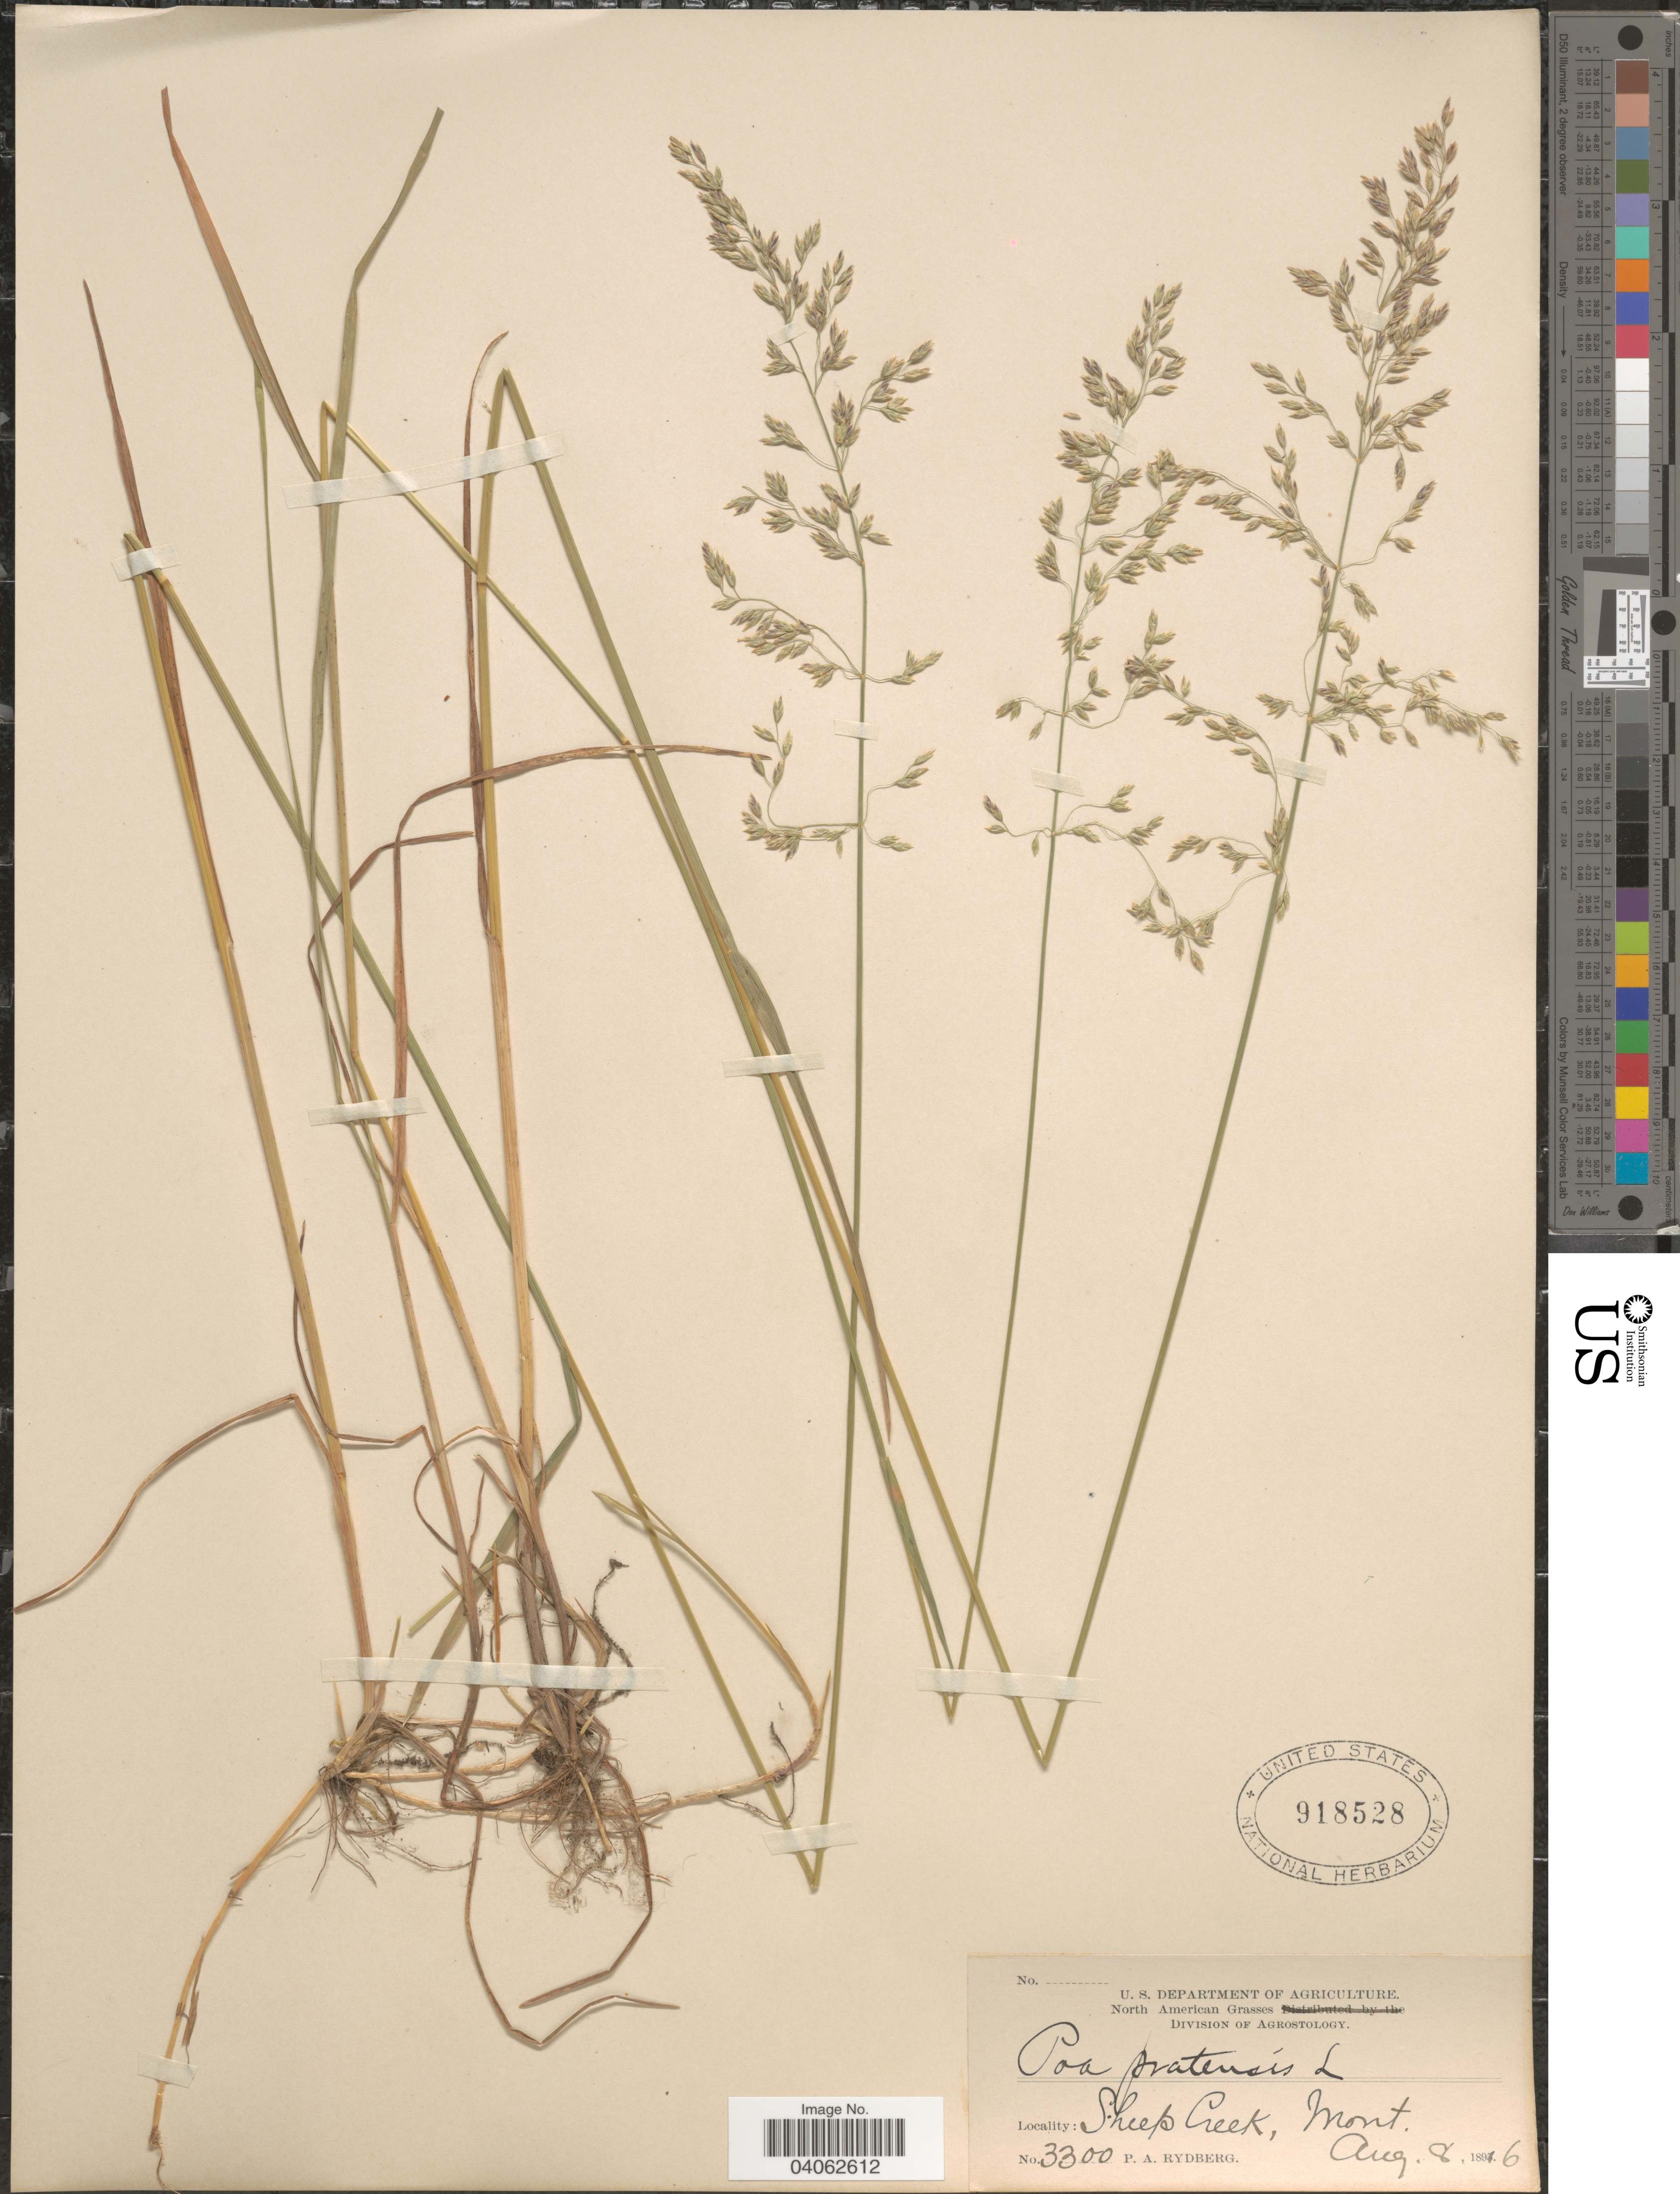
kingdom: Plantae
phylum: Tracheophyta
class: Liliopsida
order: Poales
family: Poaceae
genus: Poa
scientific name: Poa pratensis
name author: L.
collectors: P. A. Rydberg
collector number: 3300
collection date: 1896-08-08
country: United States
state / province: Montana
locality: Sheep Creek.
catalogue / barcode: US 918528